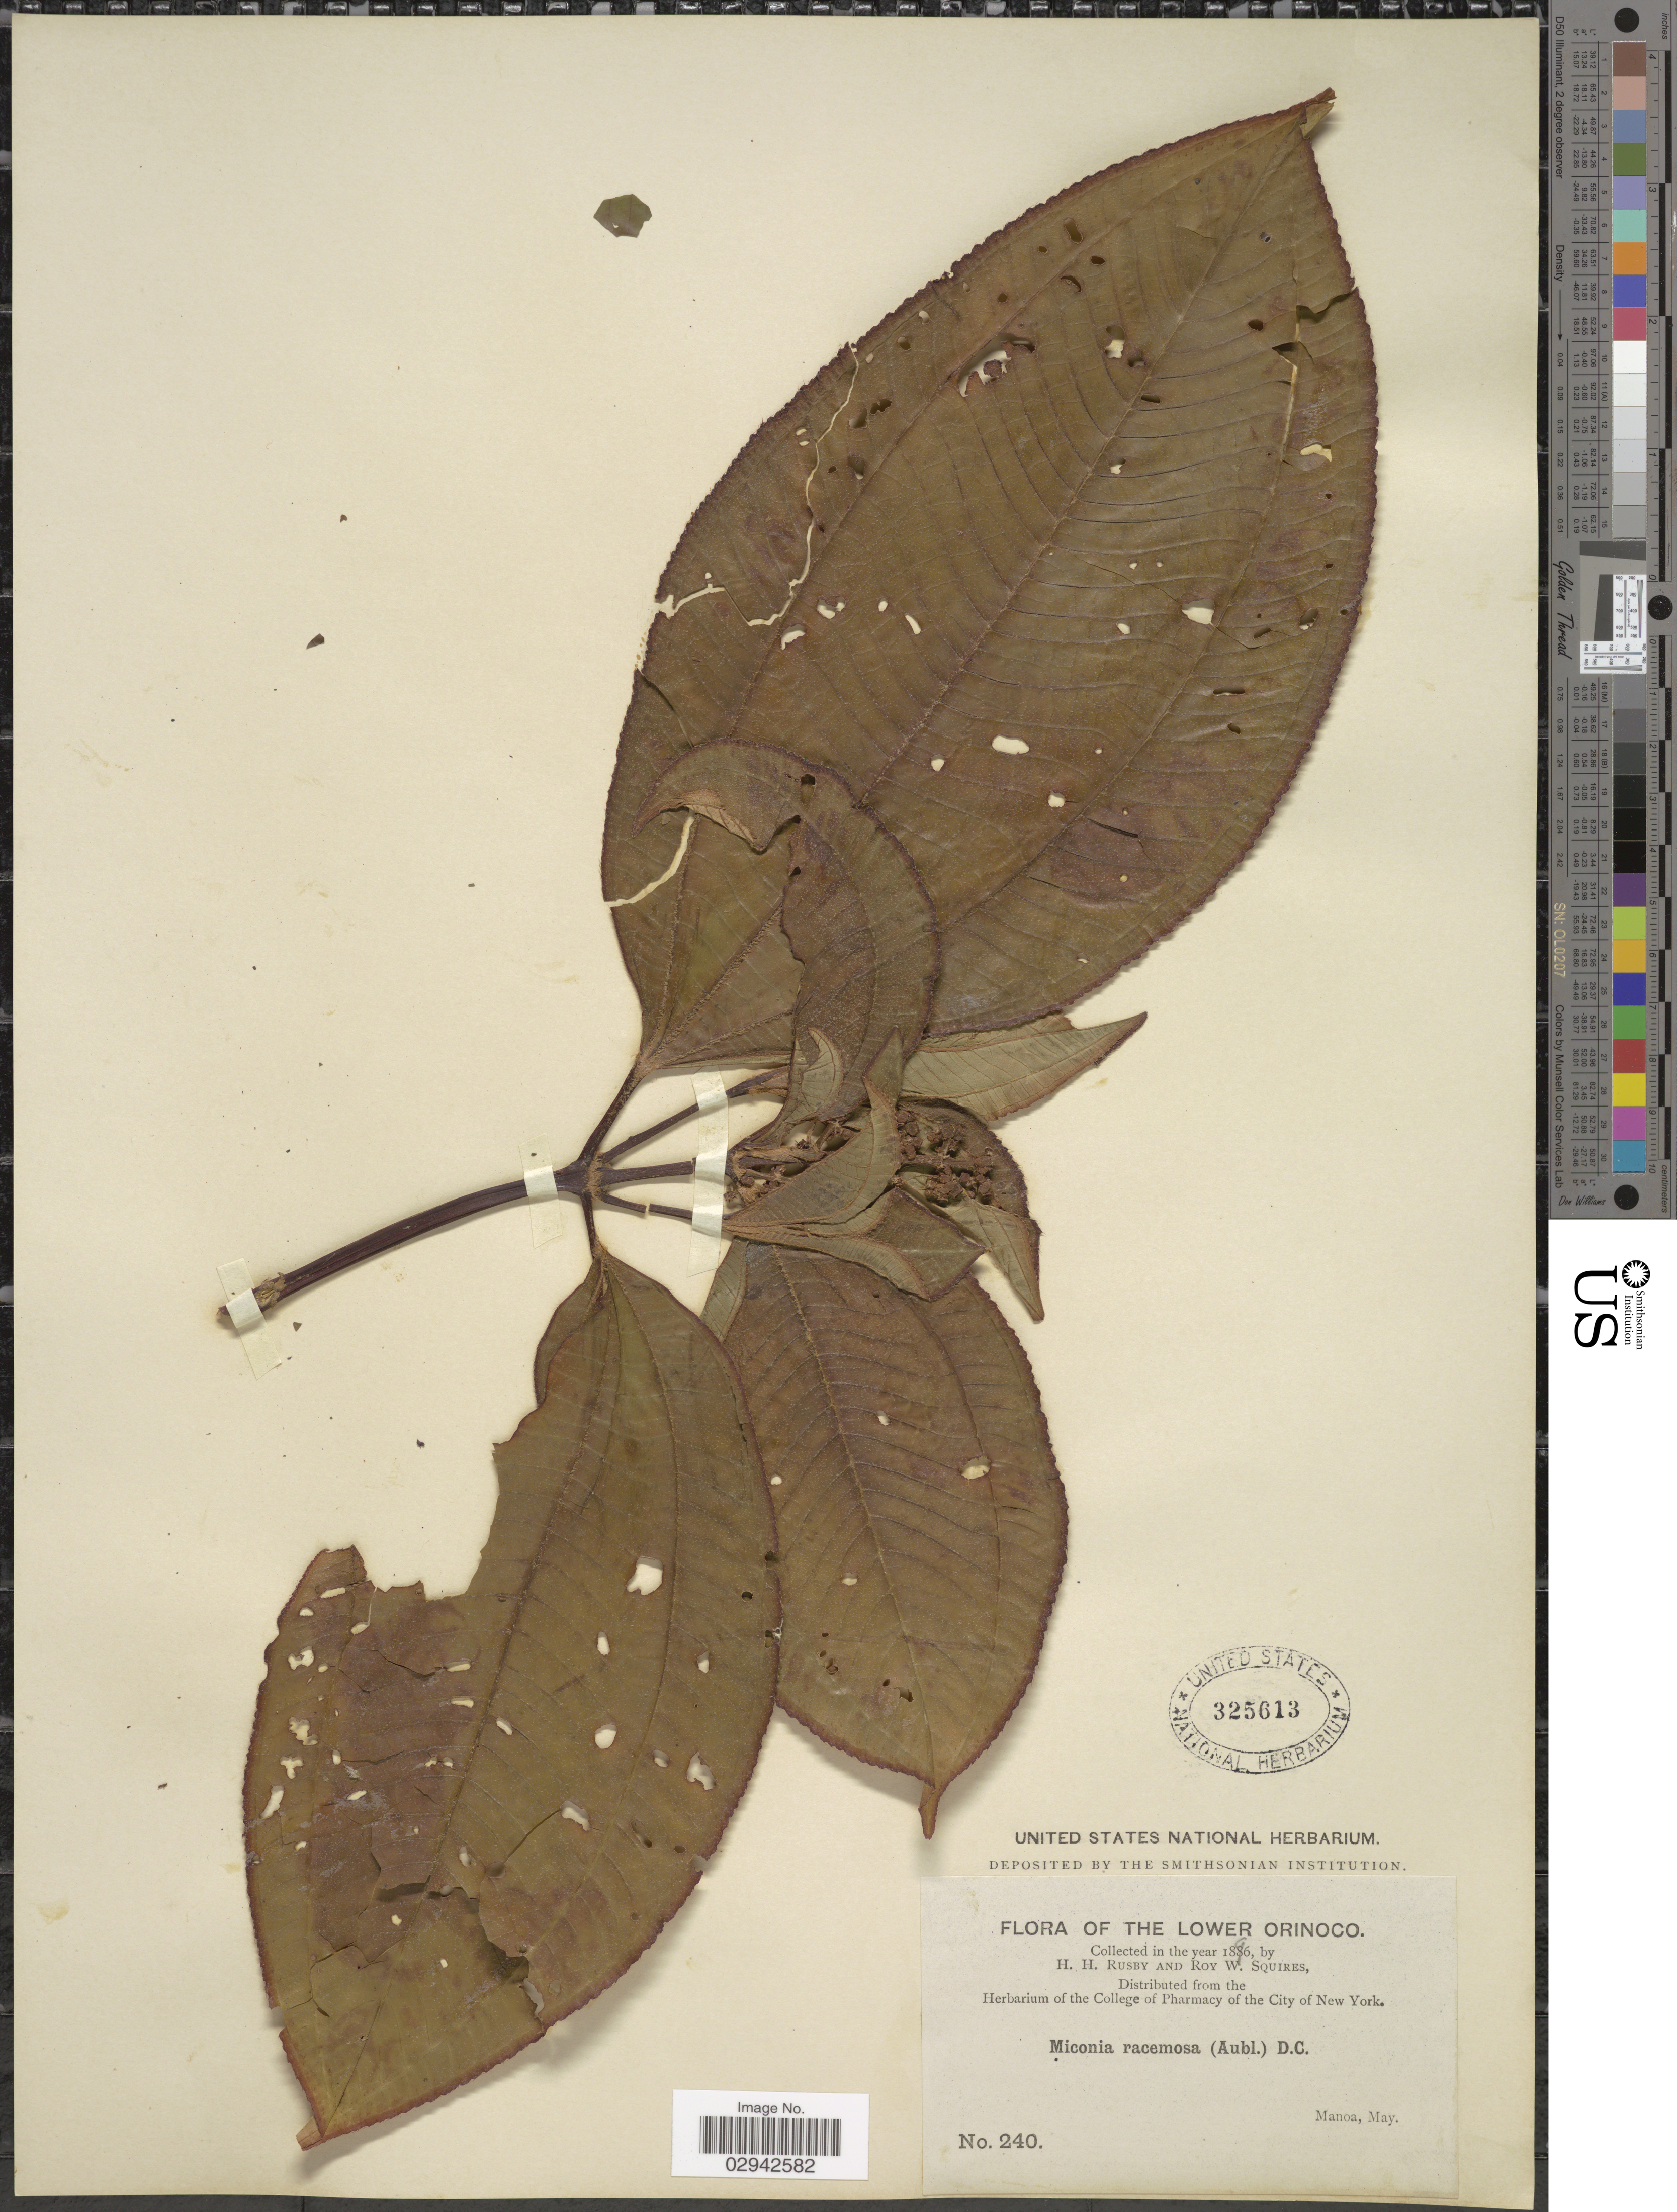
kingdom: Plantae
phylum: Tracheophyta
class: Magnoliopsida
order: Myrtales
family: Melastomataceae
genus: Miconia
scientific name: Miconia racemosa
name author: (Aubl.) DC.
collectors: H. H. Rusby & R. Squires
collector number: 240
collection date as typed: May 1896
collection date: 1896-05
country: Venezuela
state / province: Delta Amacuro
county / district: Antonio Díaz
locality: Lower Orinoco, Manoa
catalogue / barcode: US 325613